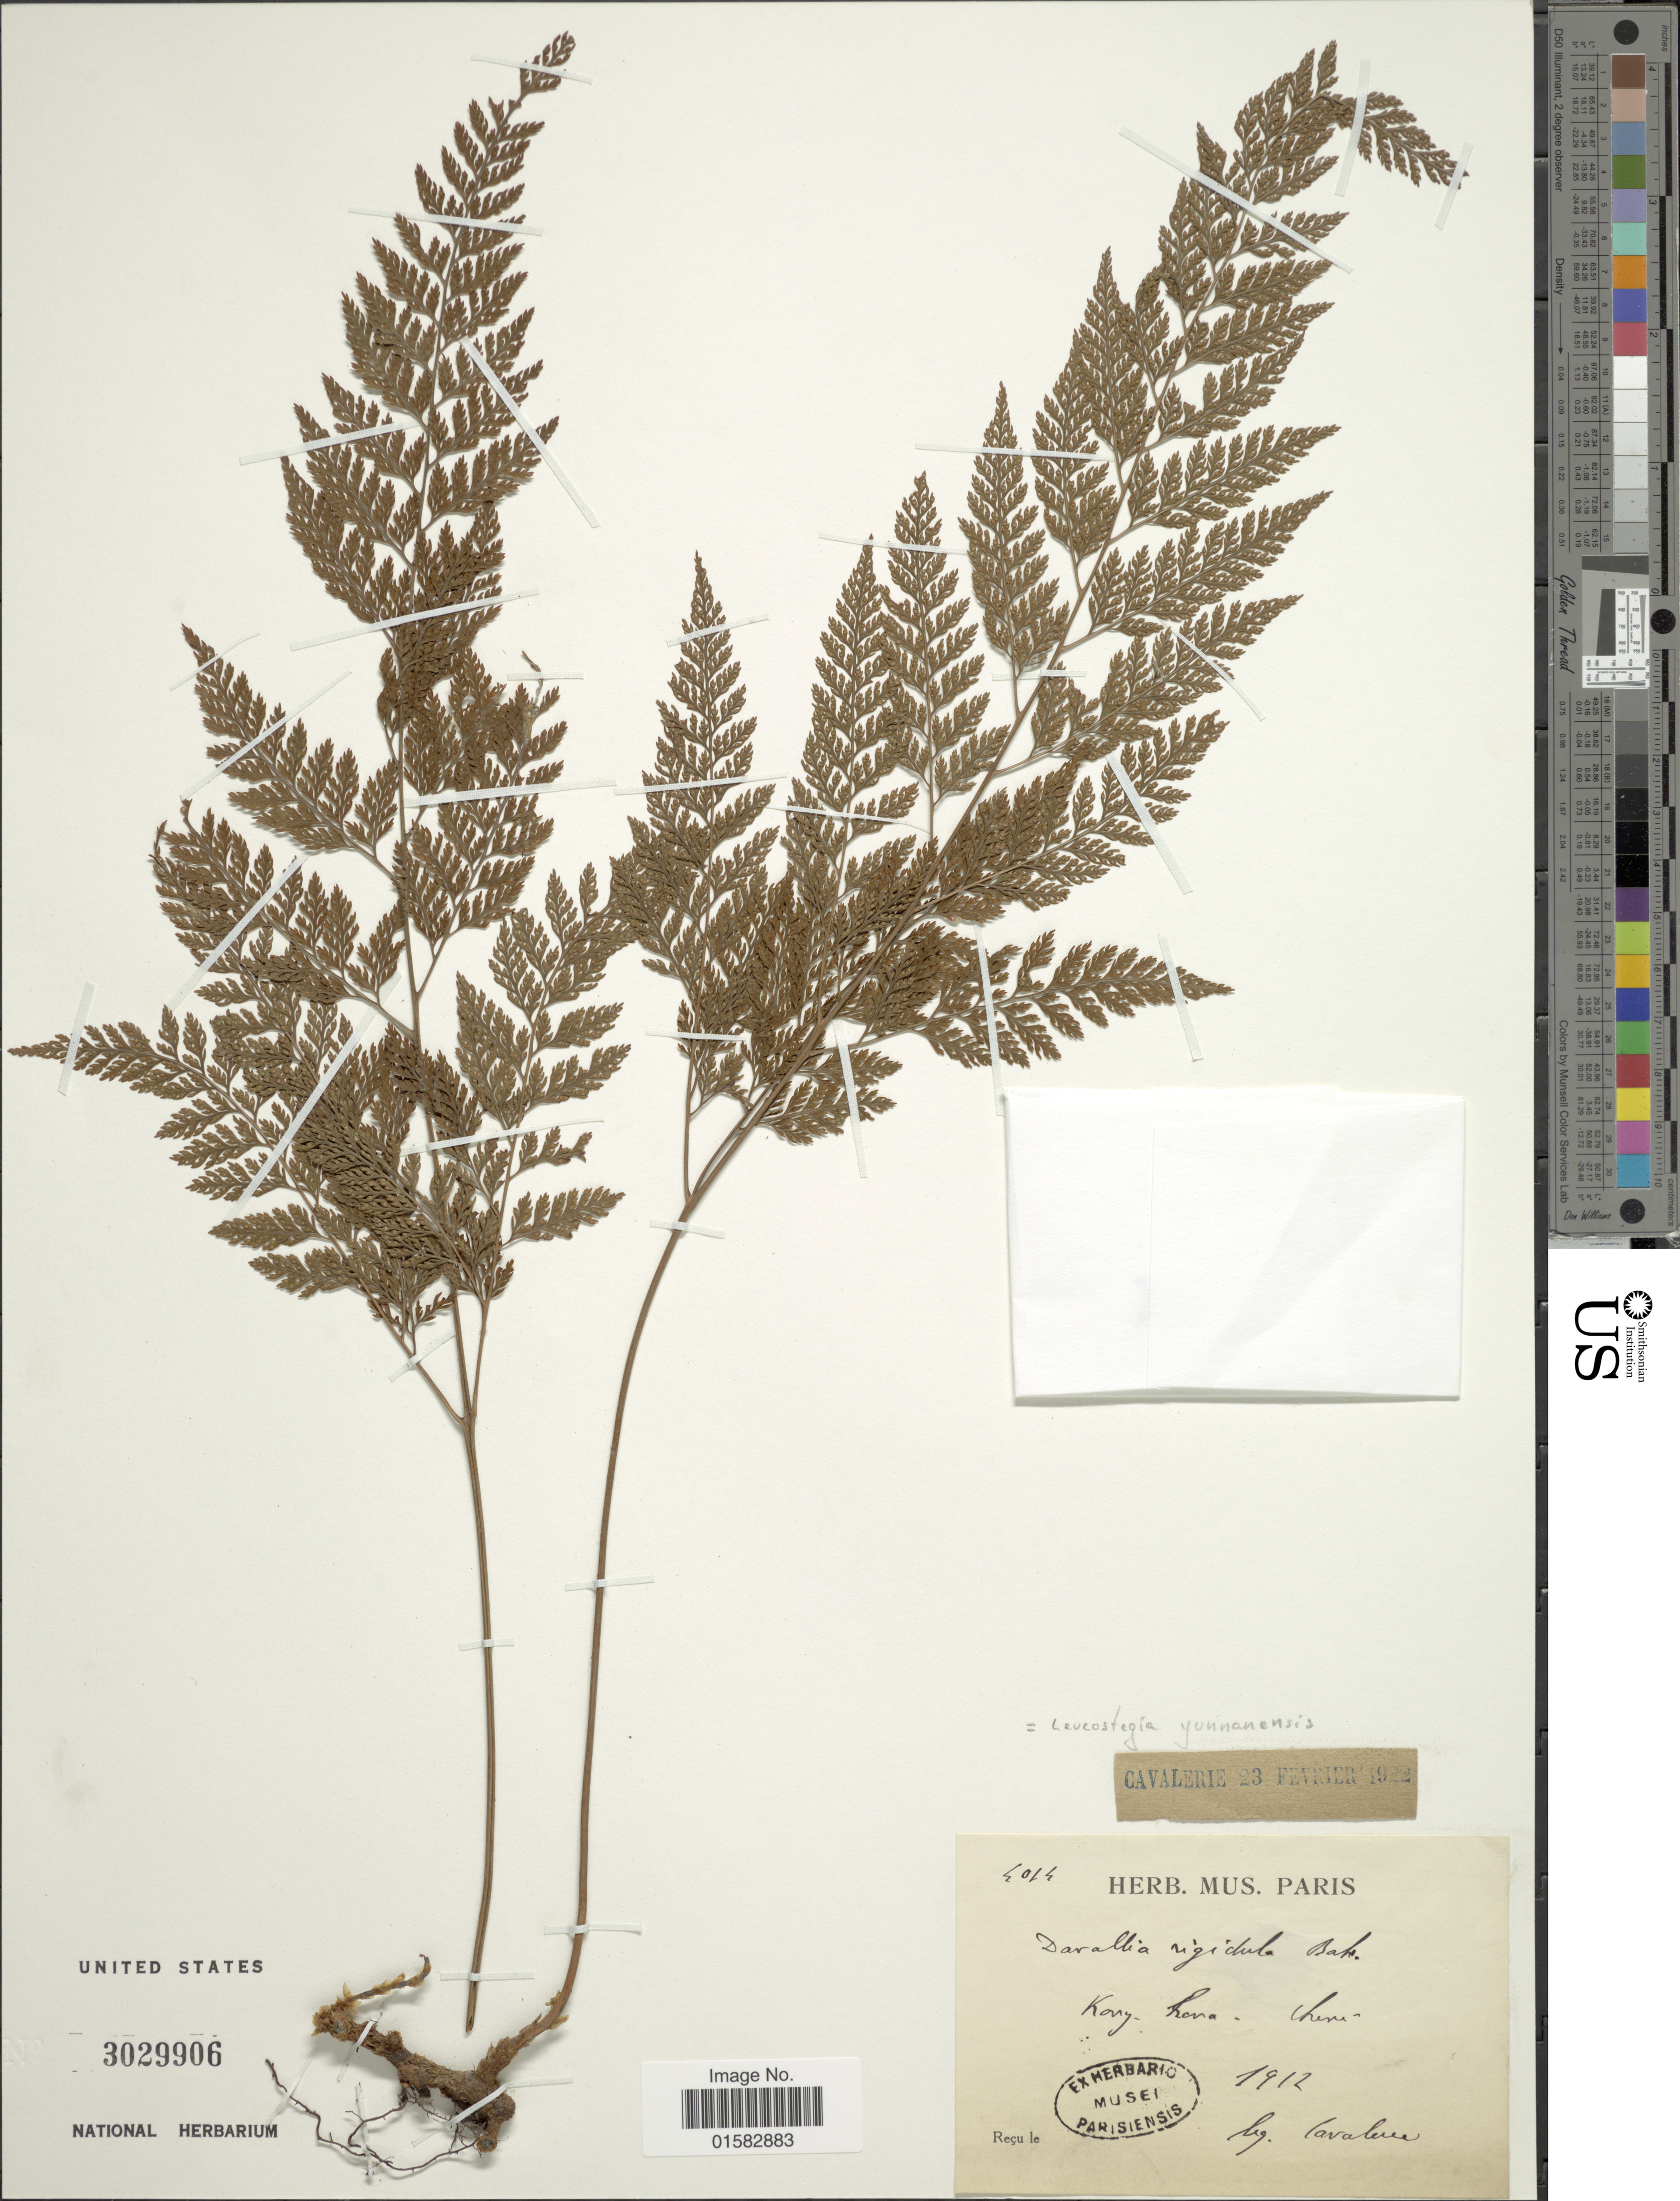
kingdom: Plantae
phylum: Tracheophyta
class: Polypodiopsida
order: Polypodiales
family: Davalliaceae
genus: Davallia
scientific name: Davallia pulchra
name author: D. Don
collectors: -. Cavalerie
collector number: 4014*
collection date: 1912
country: China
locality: Kory Hora [interpreted]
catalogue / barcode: US 3029906